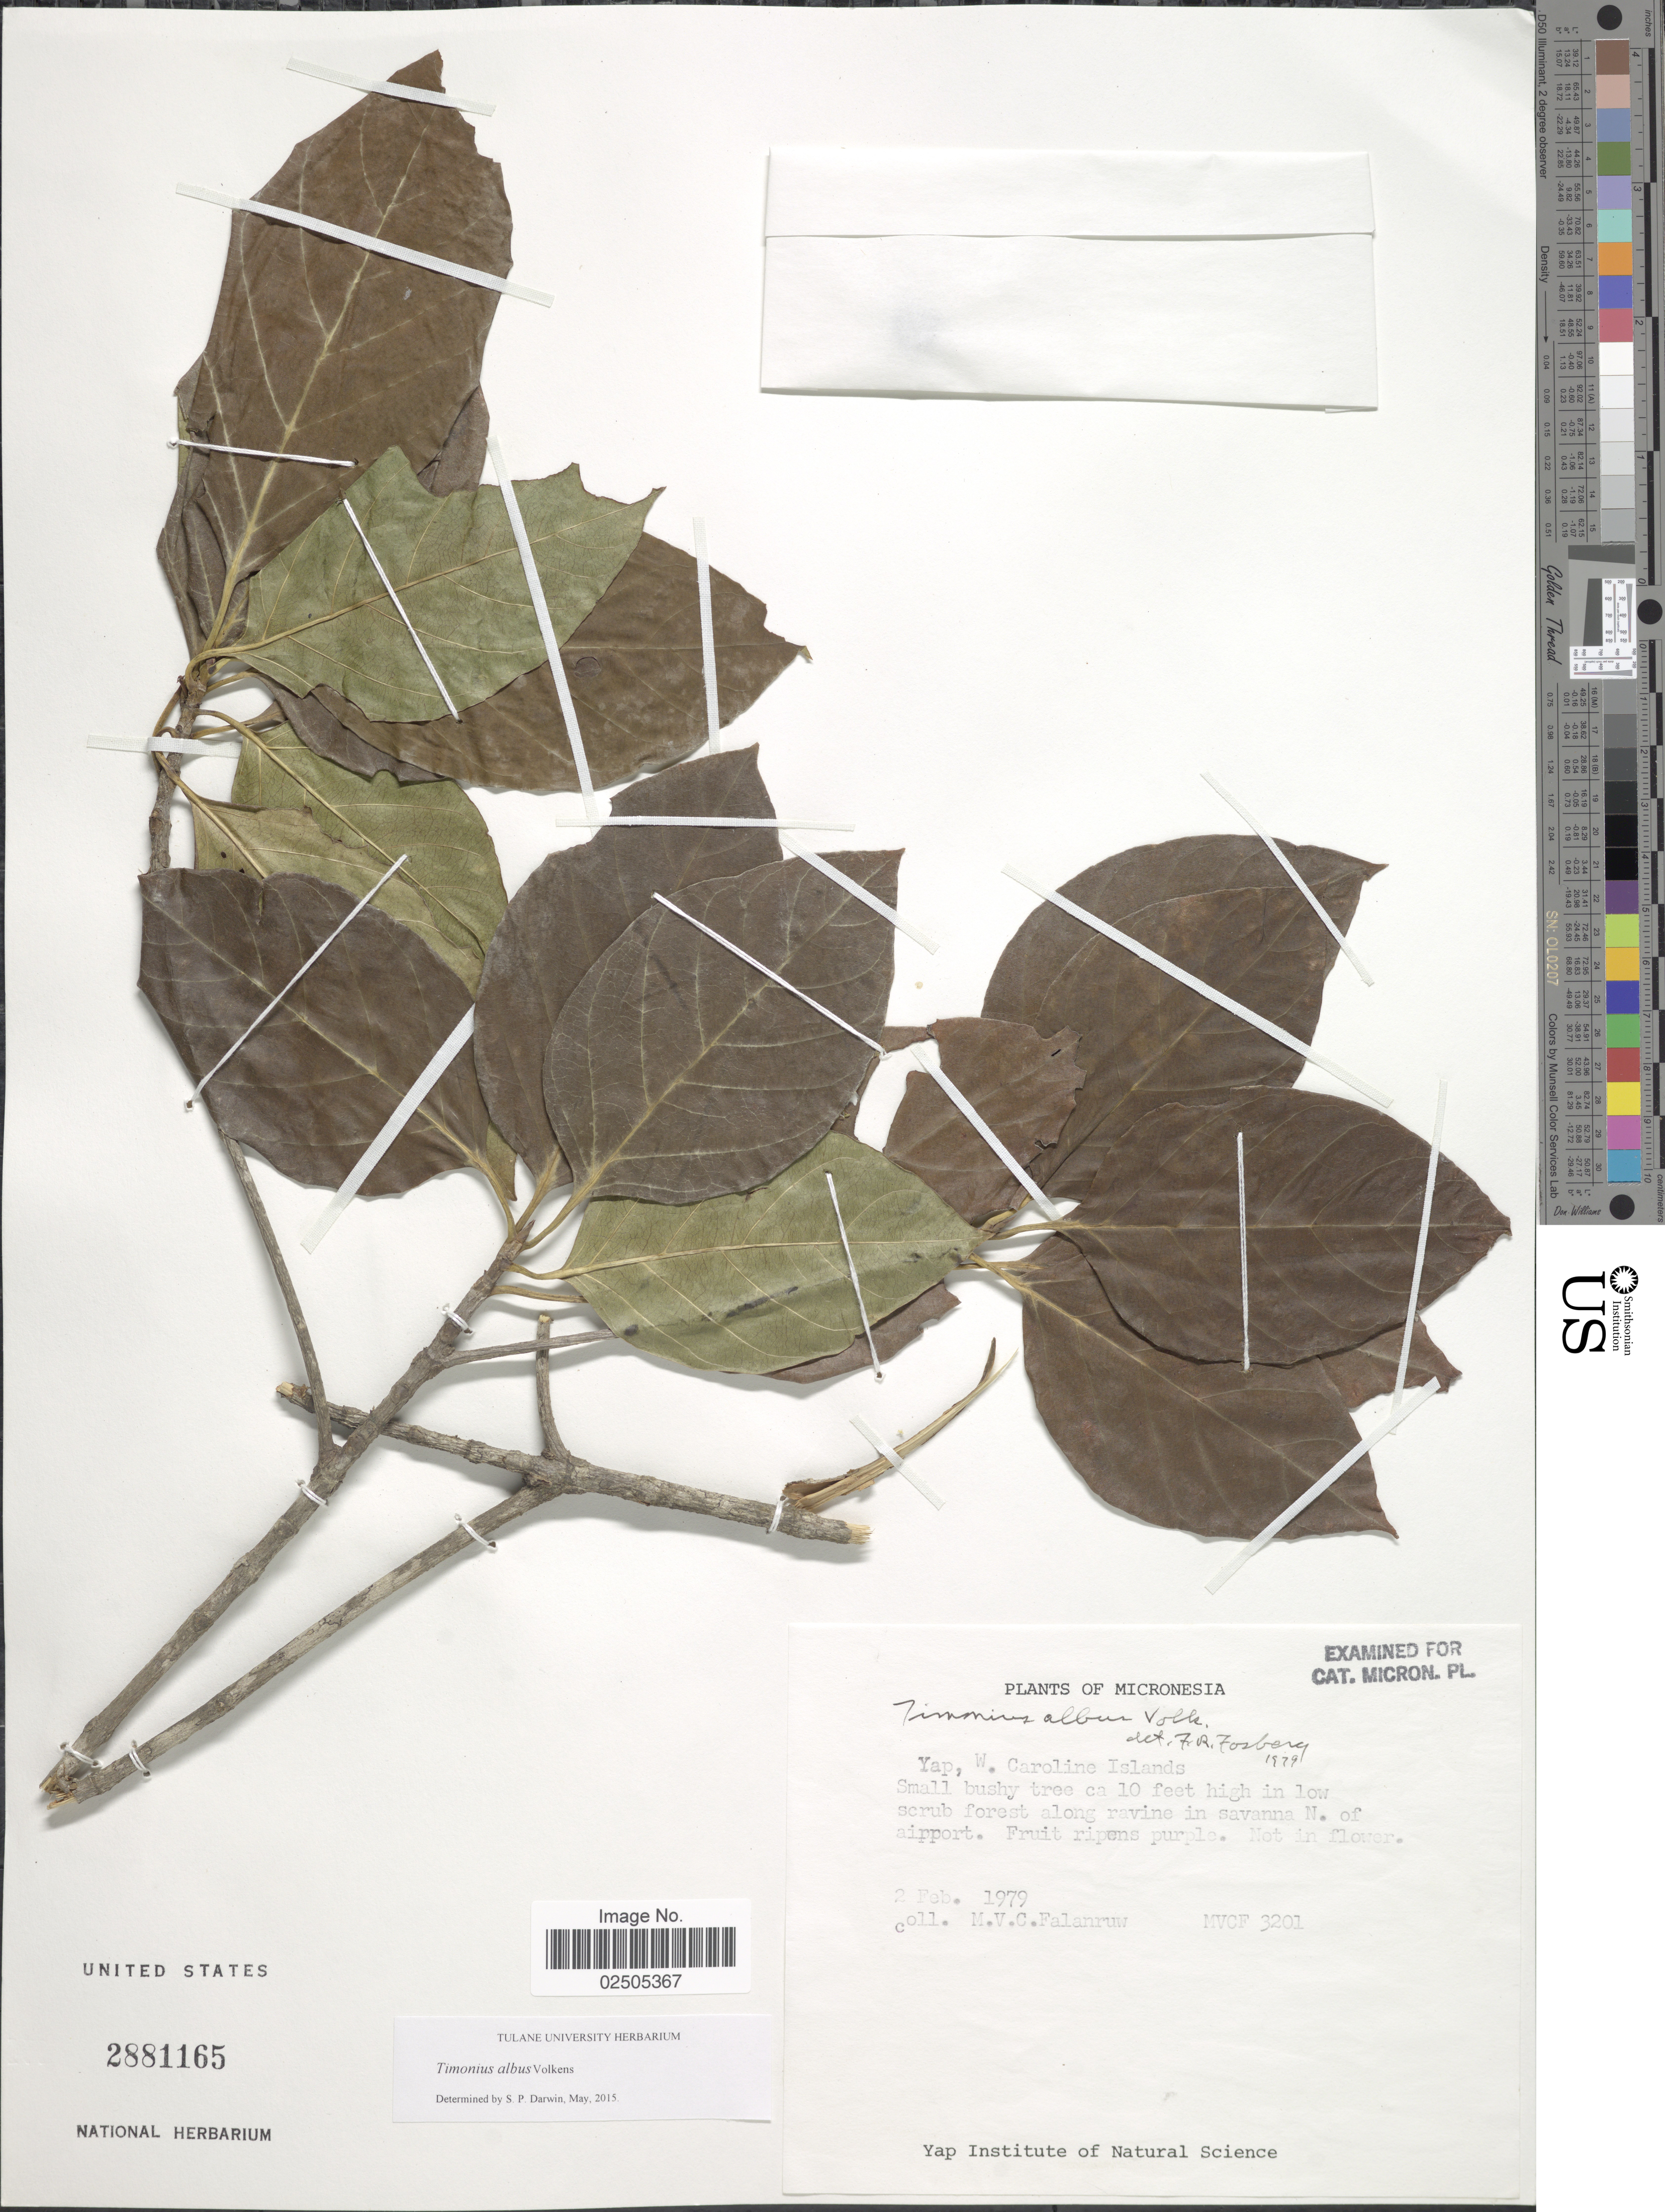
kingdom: Plantae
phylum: Tracheophyta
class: Magnoliopsida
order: Gentianales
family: Rubiaceae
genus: Timonius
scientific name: Timonius albus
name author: Volkens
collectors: M. V. Falanruw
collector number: MVCF3201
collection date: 1979-02-02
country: Micronesia, Federated States of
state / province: Yap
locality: Yap, W. Caroline Islands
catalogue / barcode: US 2881165